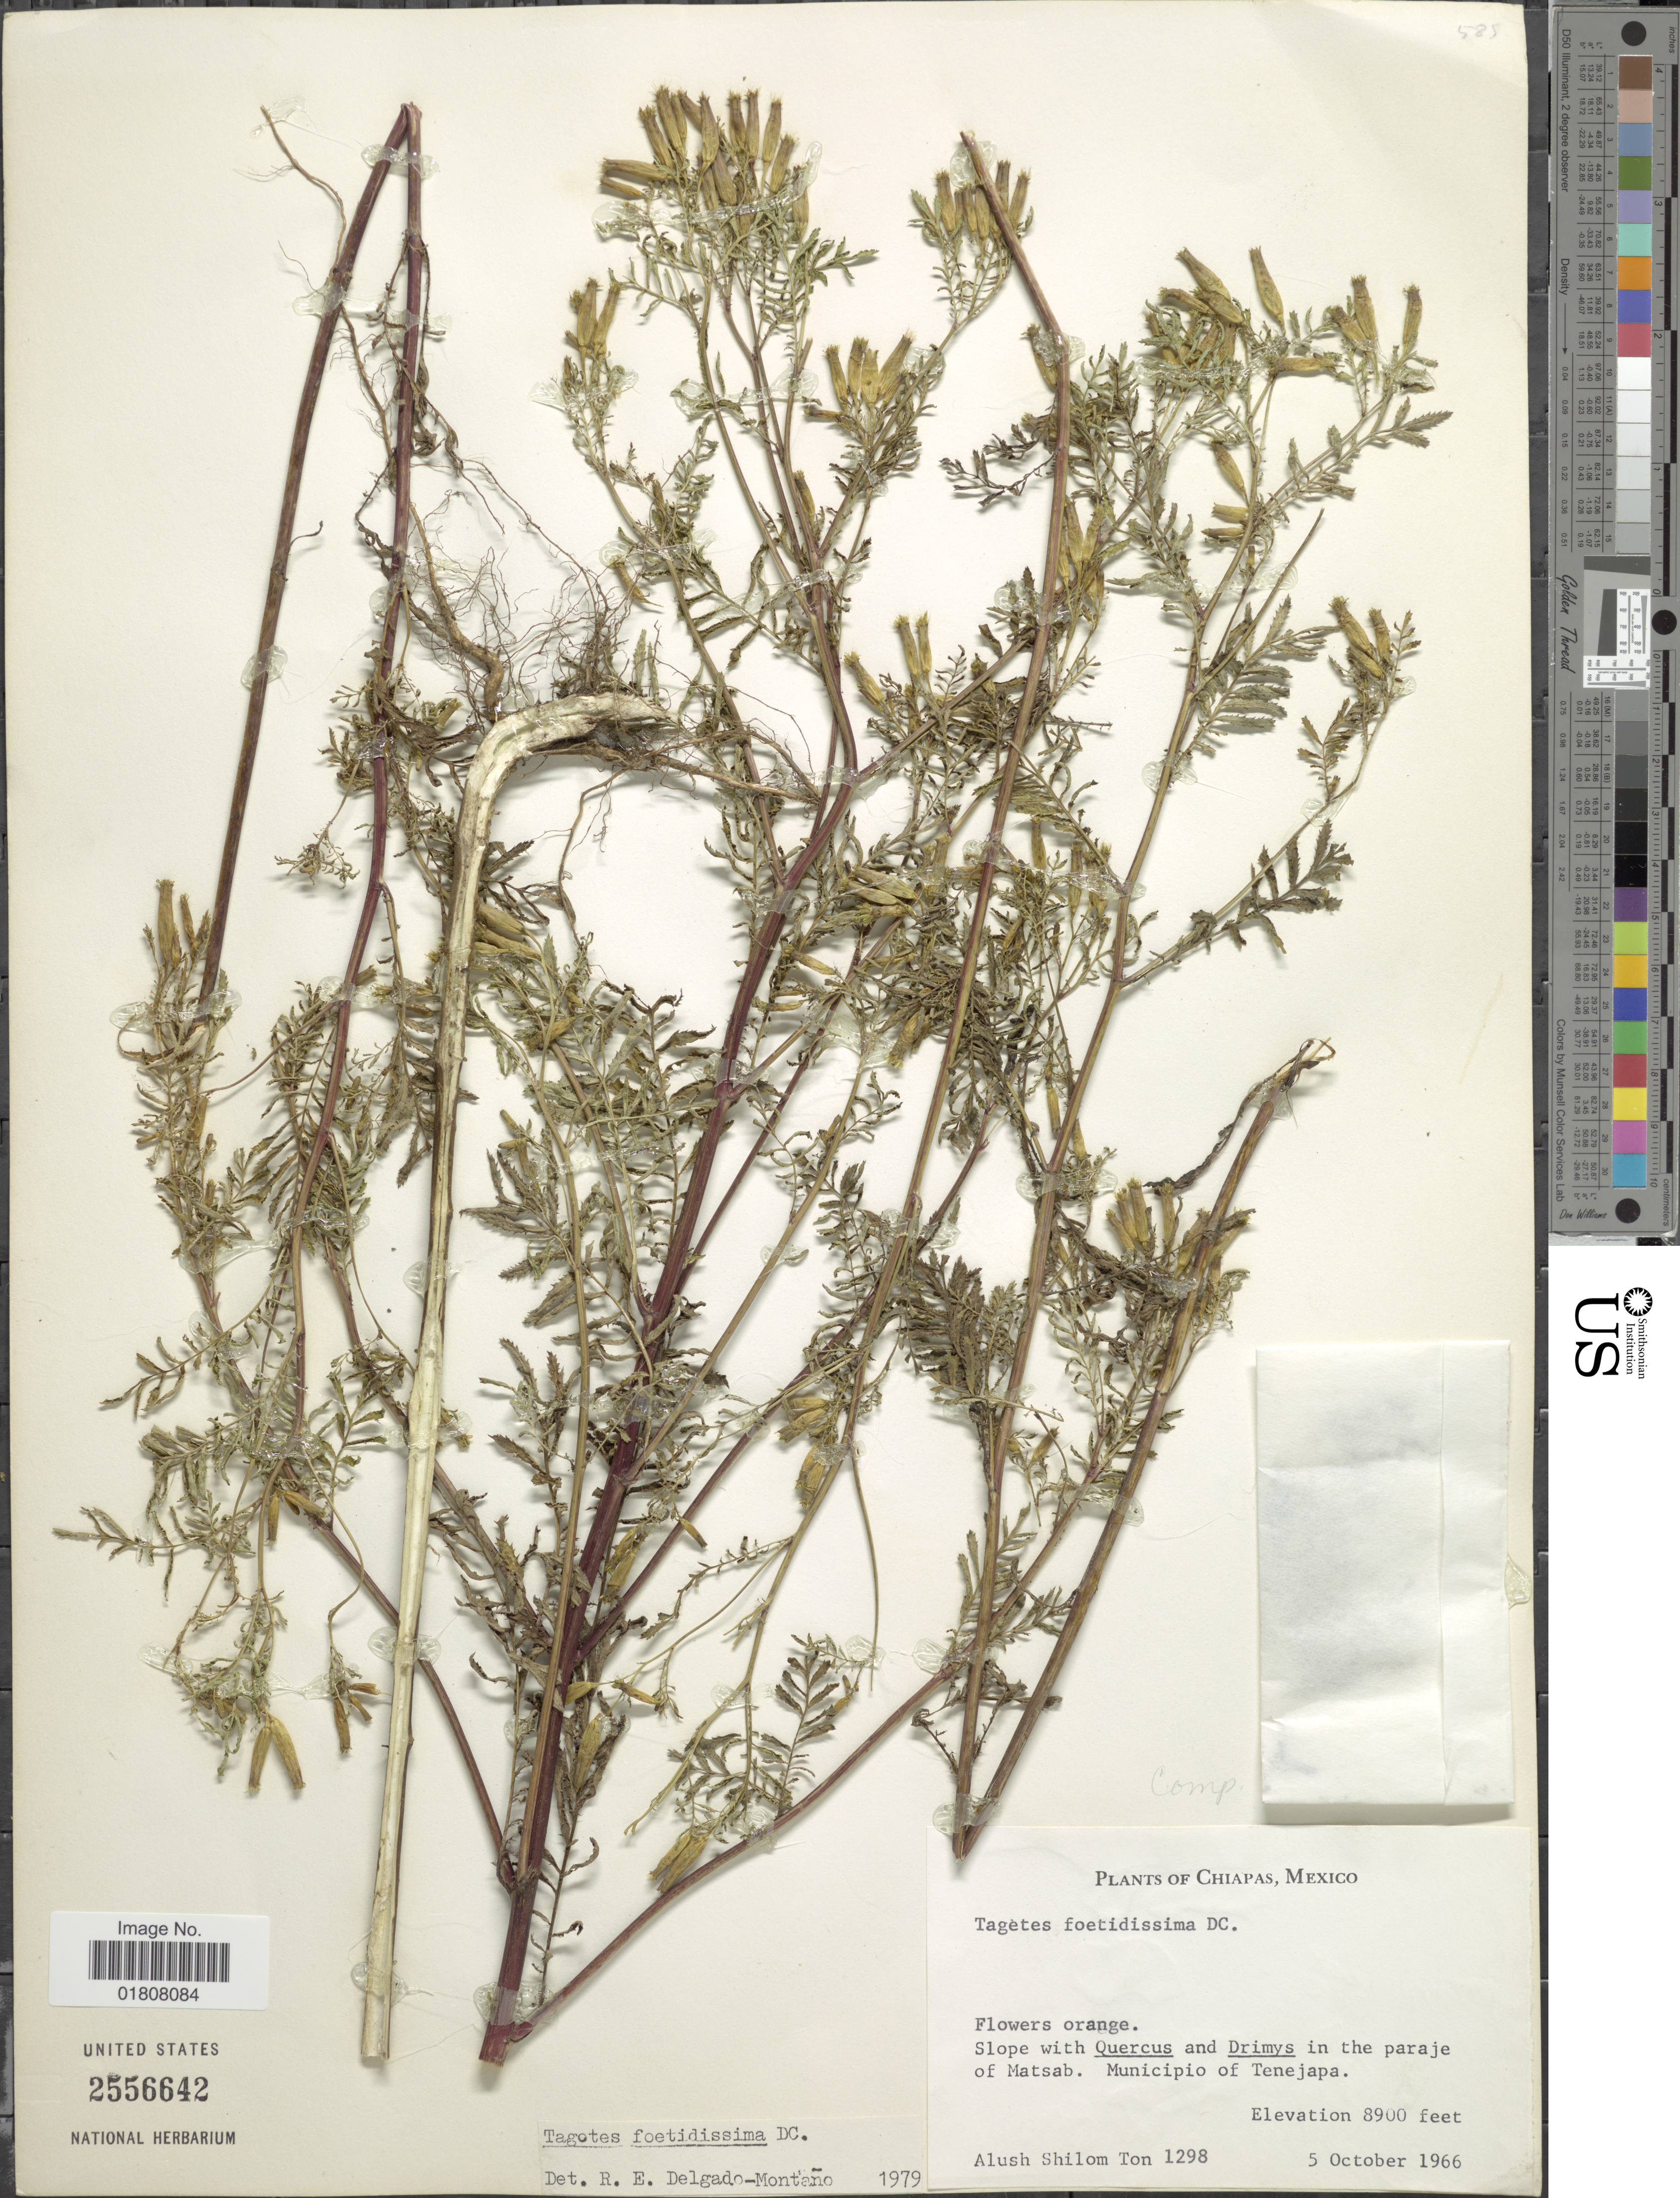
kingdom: Plantae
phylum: Tracheophyta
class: Magnoliopsida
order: Asterales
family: Asteraceae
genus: Tagetes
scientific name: Tagetes foetidissima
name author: DC.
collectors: A. M. Ton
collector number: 1298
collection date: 1966-10-05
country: Mexico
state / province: Chiapas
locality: Paraje of Matsab, Municipio of Tenejapa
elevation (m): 2713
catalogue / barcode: US 2556642